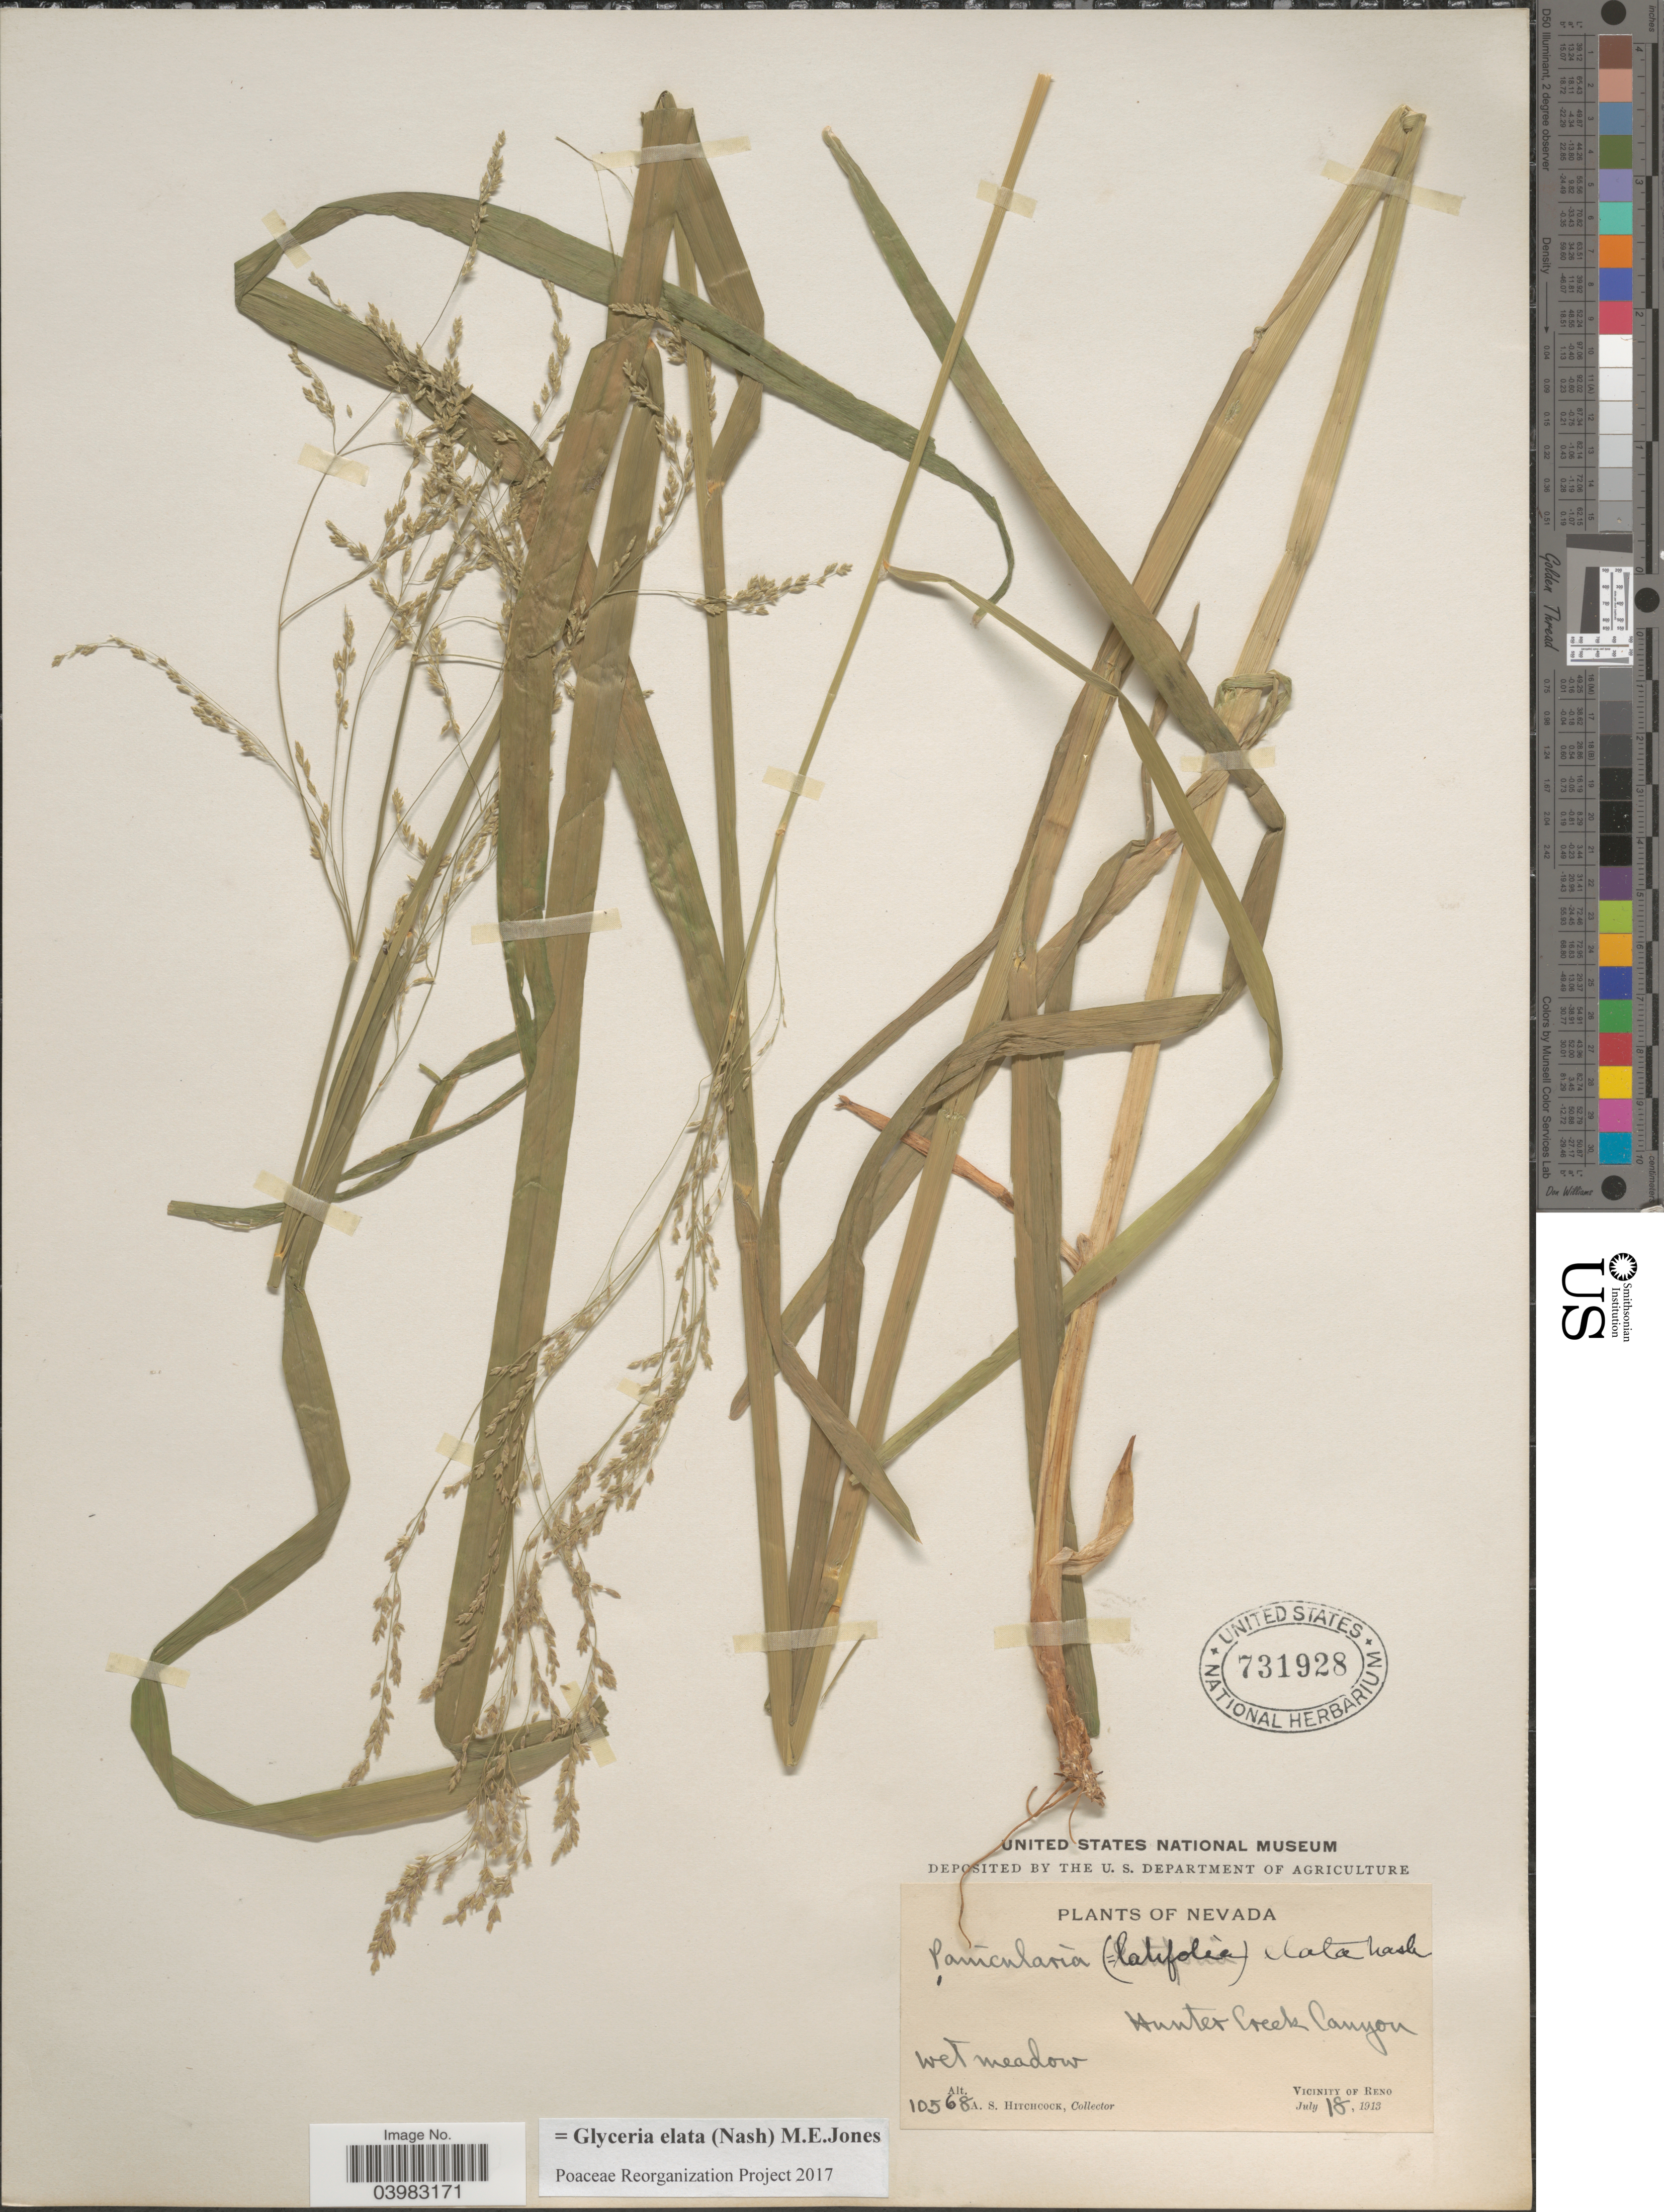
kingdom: Plantae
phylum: Tracheophyta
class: Liliopsida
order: Poales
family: Poaceae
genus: Glyceria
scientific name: Glyceria elata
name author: (Nash) M.E. Jones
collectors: A. S. Hitchcock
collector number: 10568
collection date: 1913-07-18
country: United States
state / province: Nevada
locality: Hunter Creek Canyon. Vicinity of Reno.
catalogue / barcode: US 731928